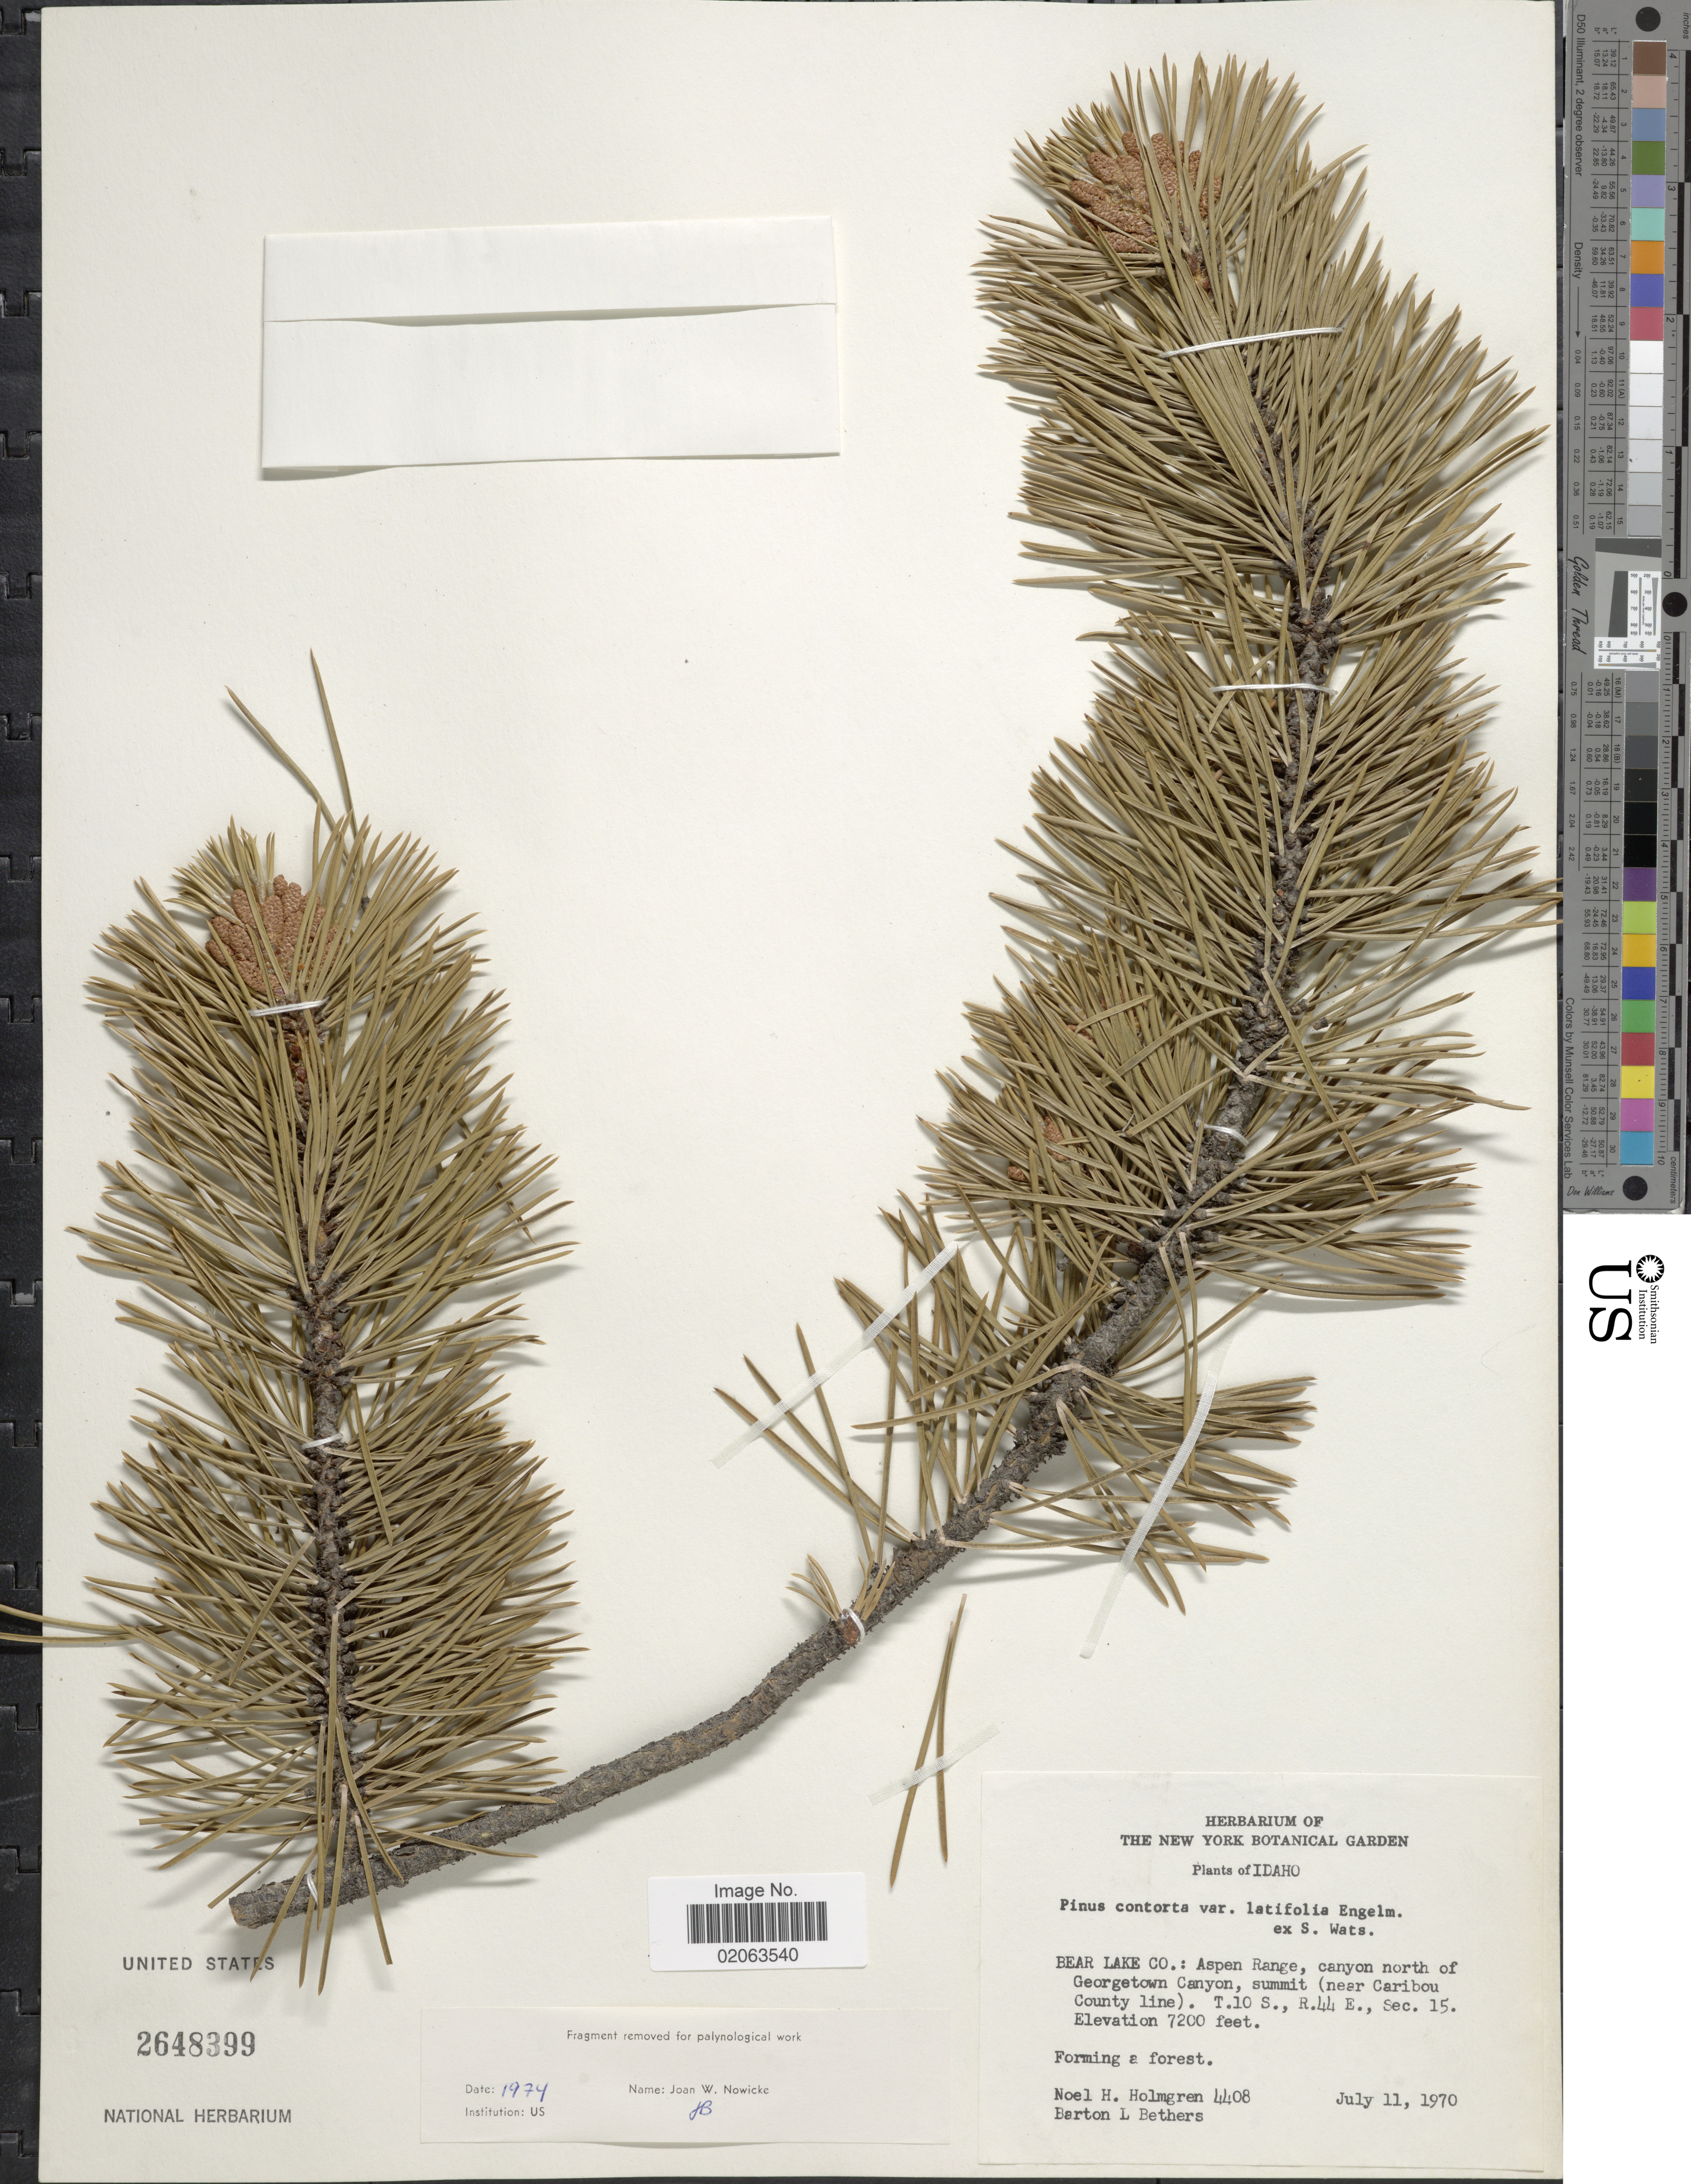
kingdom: Plantae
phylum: Tracheophyta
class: Pinopsida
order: Pinales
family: Pinaceae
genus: Pinus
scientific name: Pinus contorta var. latifolia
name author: Engelm. ex S. Watson in C. King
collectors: N. H. Holmgren & B. Bethers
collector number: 4408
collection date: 1970-07-11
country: United States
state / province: Idaho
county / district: Bear Lake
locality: Aspen Range, canyon north of Georgetown Canyon, summit (near Caribou County line) T. 10.S., R.44 E., Sec. 15.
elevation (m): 2195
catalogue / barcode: US 2648399